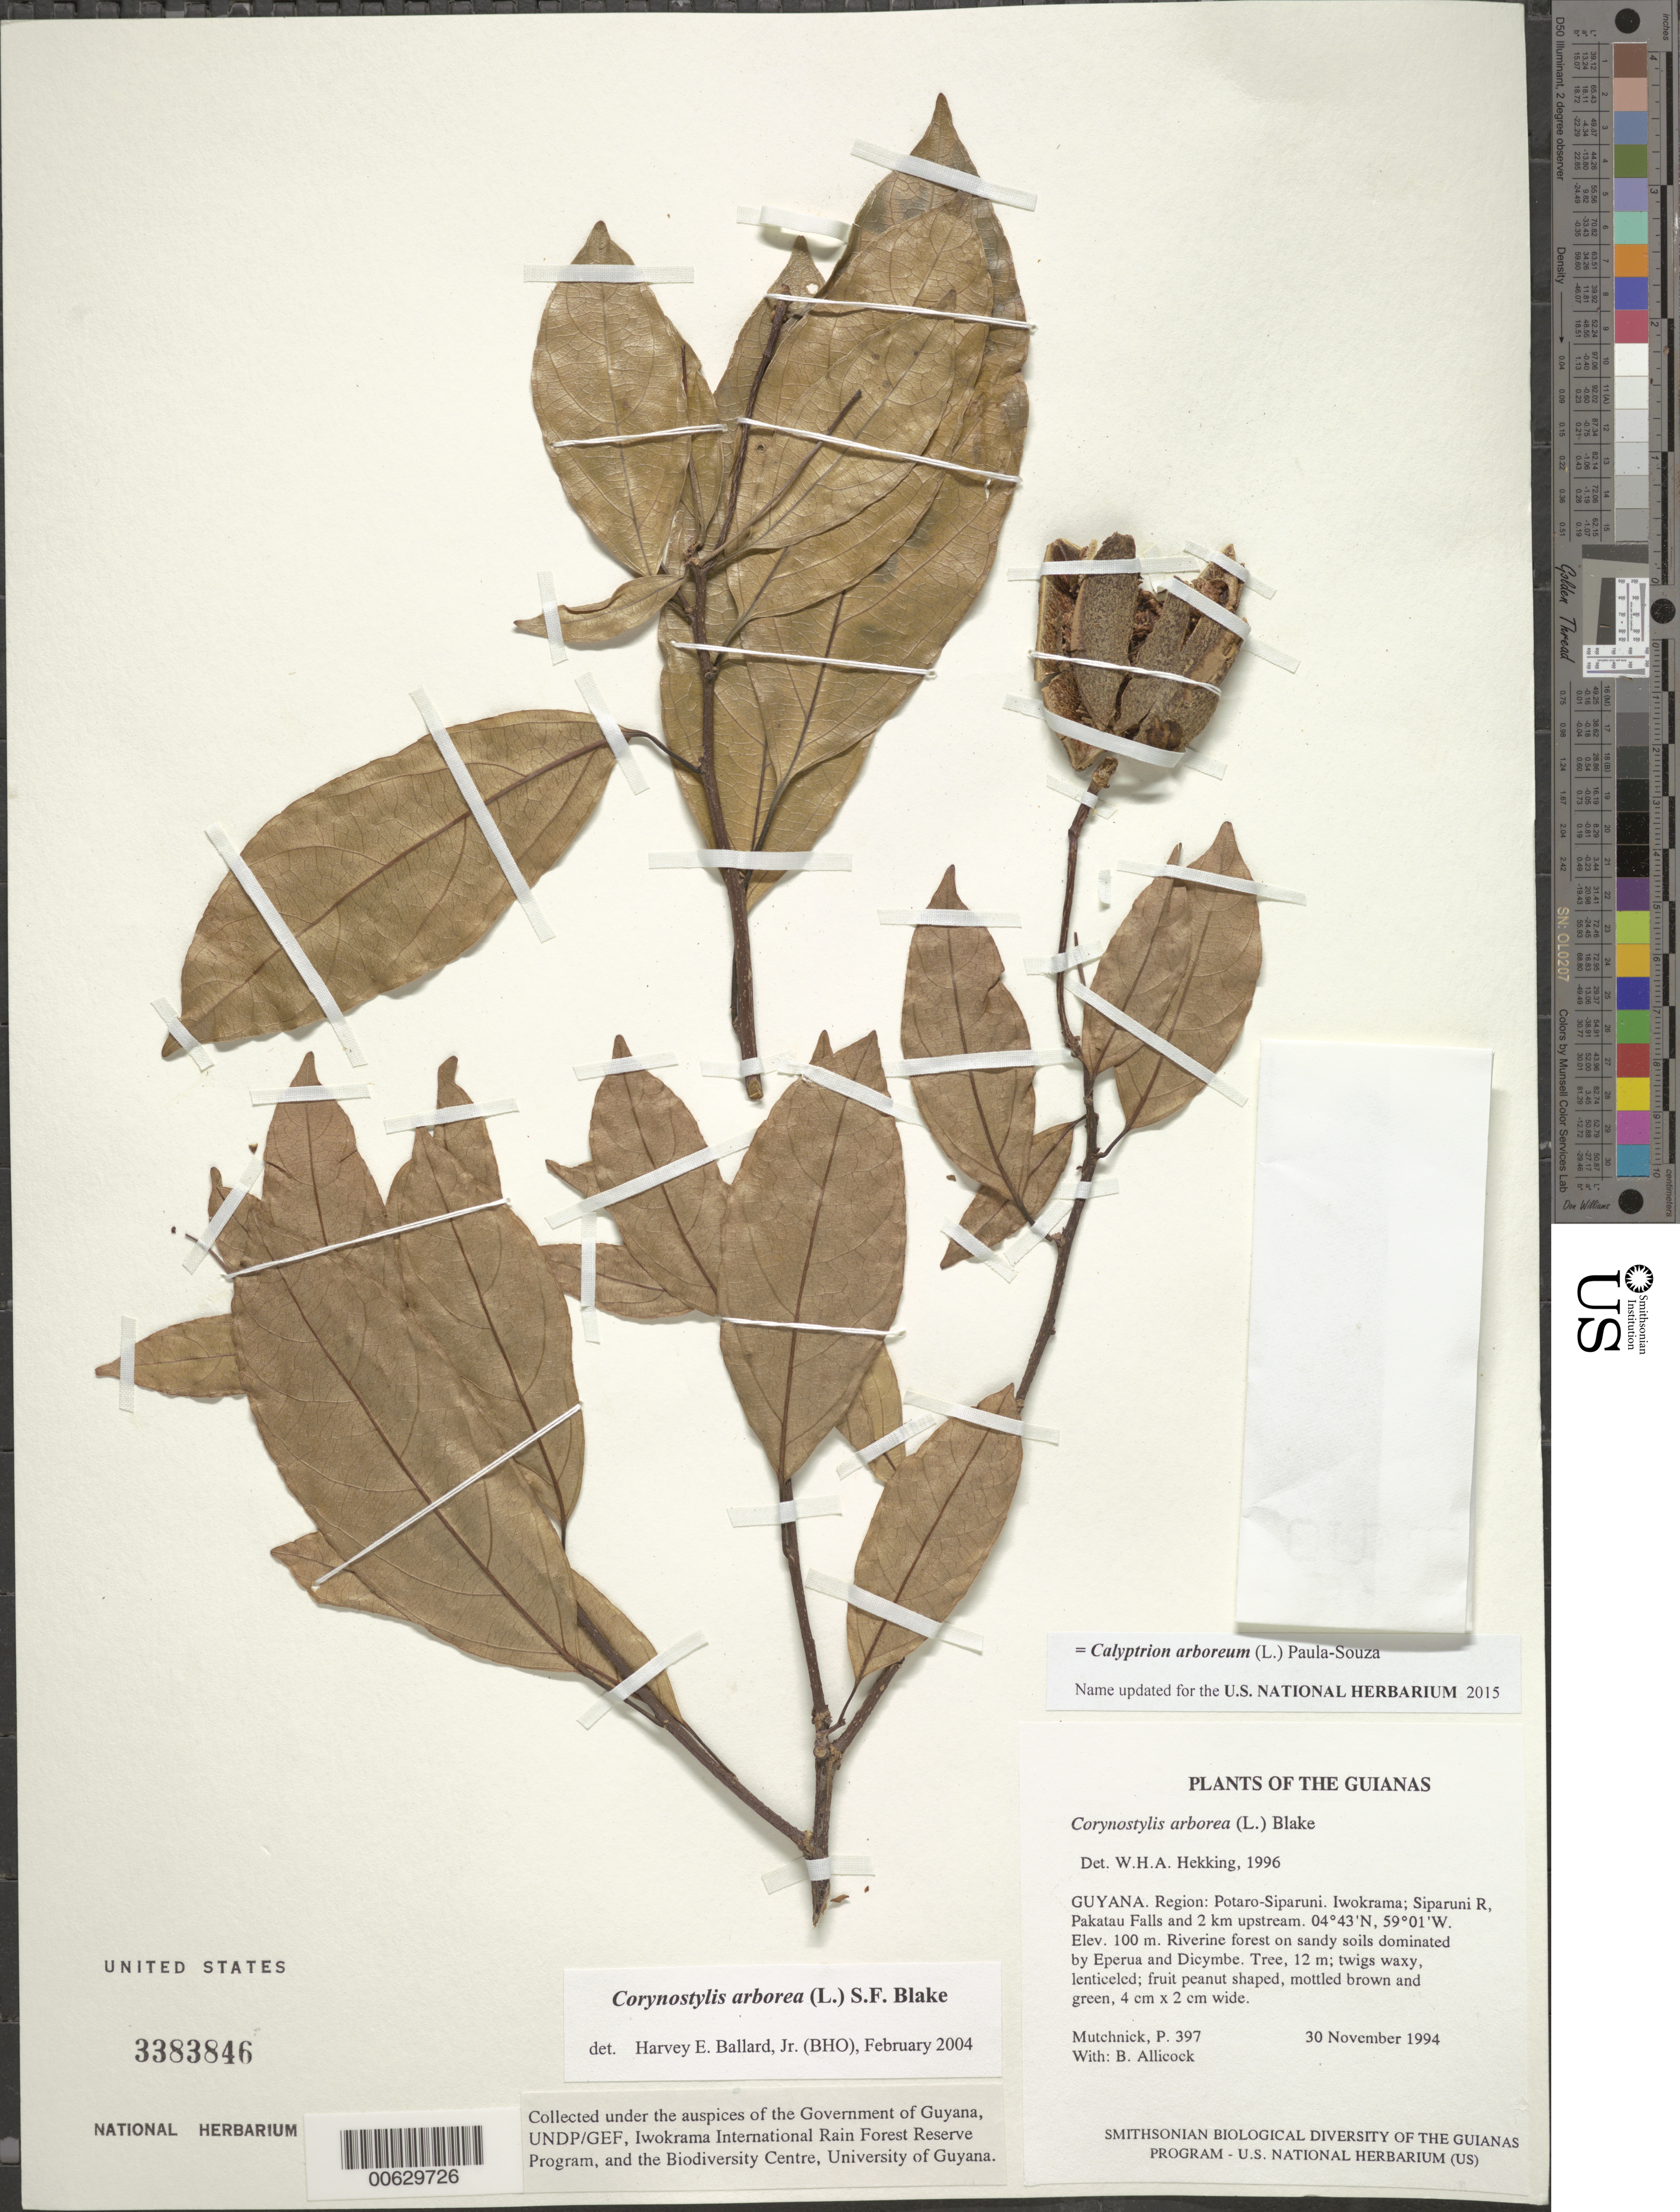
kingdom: Plantae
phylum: Tracheophyta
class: Magnoliopsida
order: Malpighiales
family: Violaceae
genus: Calyptrion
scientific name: Calyptrion arboreum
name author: (L.) Paula-Souza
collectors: P. Mutchnick & B. Allicock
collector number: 397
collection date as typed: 30 November 1994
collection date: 1994-11-30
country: Guyana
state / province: Potaro-Siparuni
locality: Iwokrama; Siparuni R, Pakatau Falls and 2 km upstream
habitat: Riverine forest on sandy soils dominated by Eperua and Dicymbe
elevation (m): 100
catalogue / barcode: US 3383846